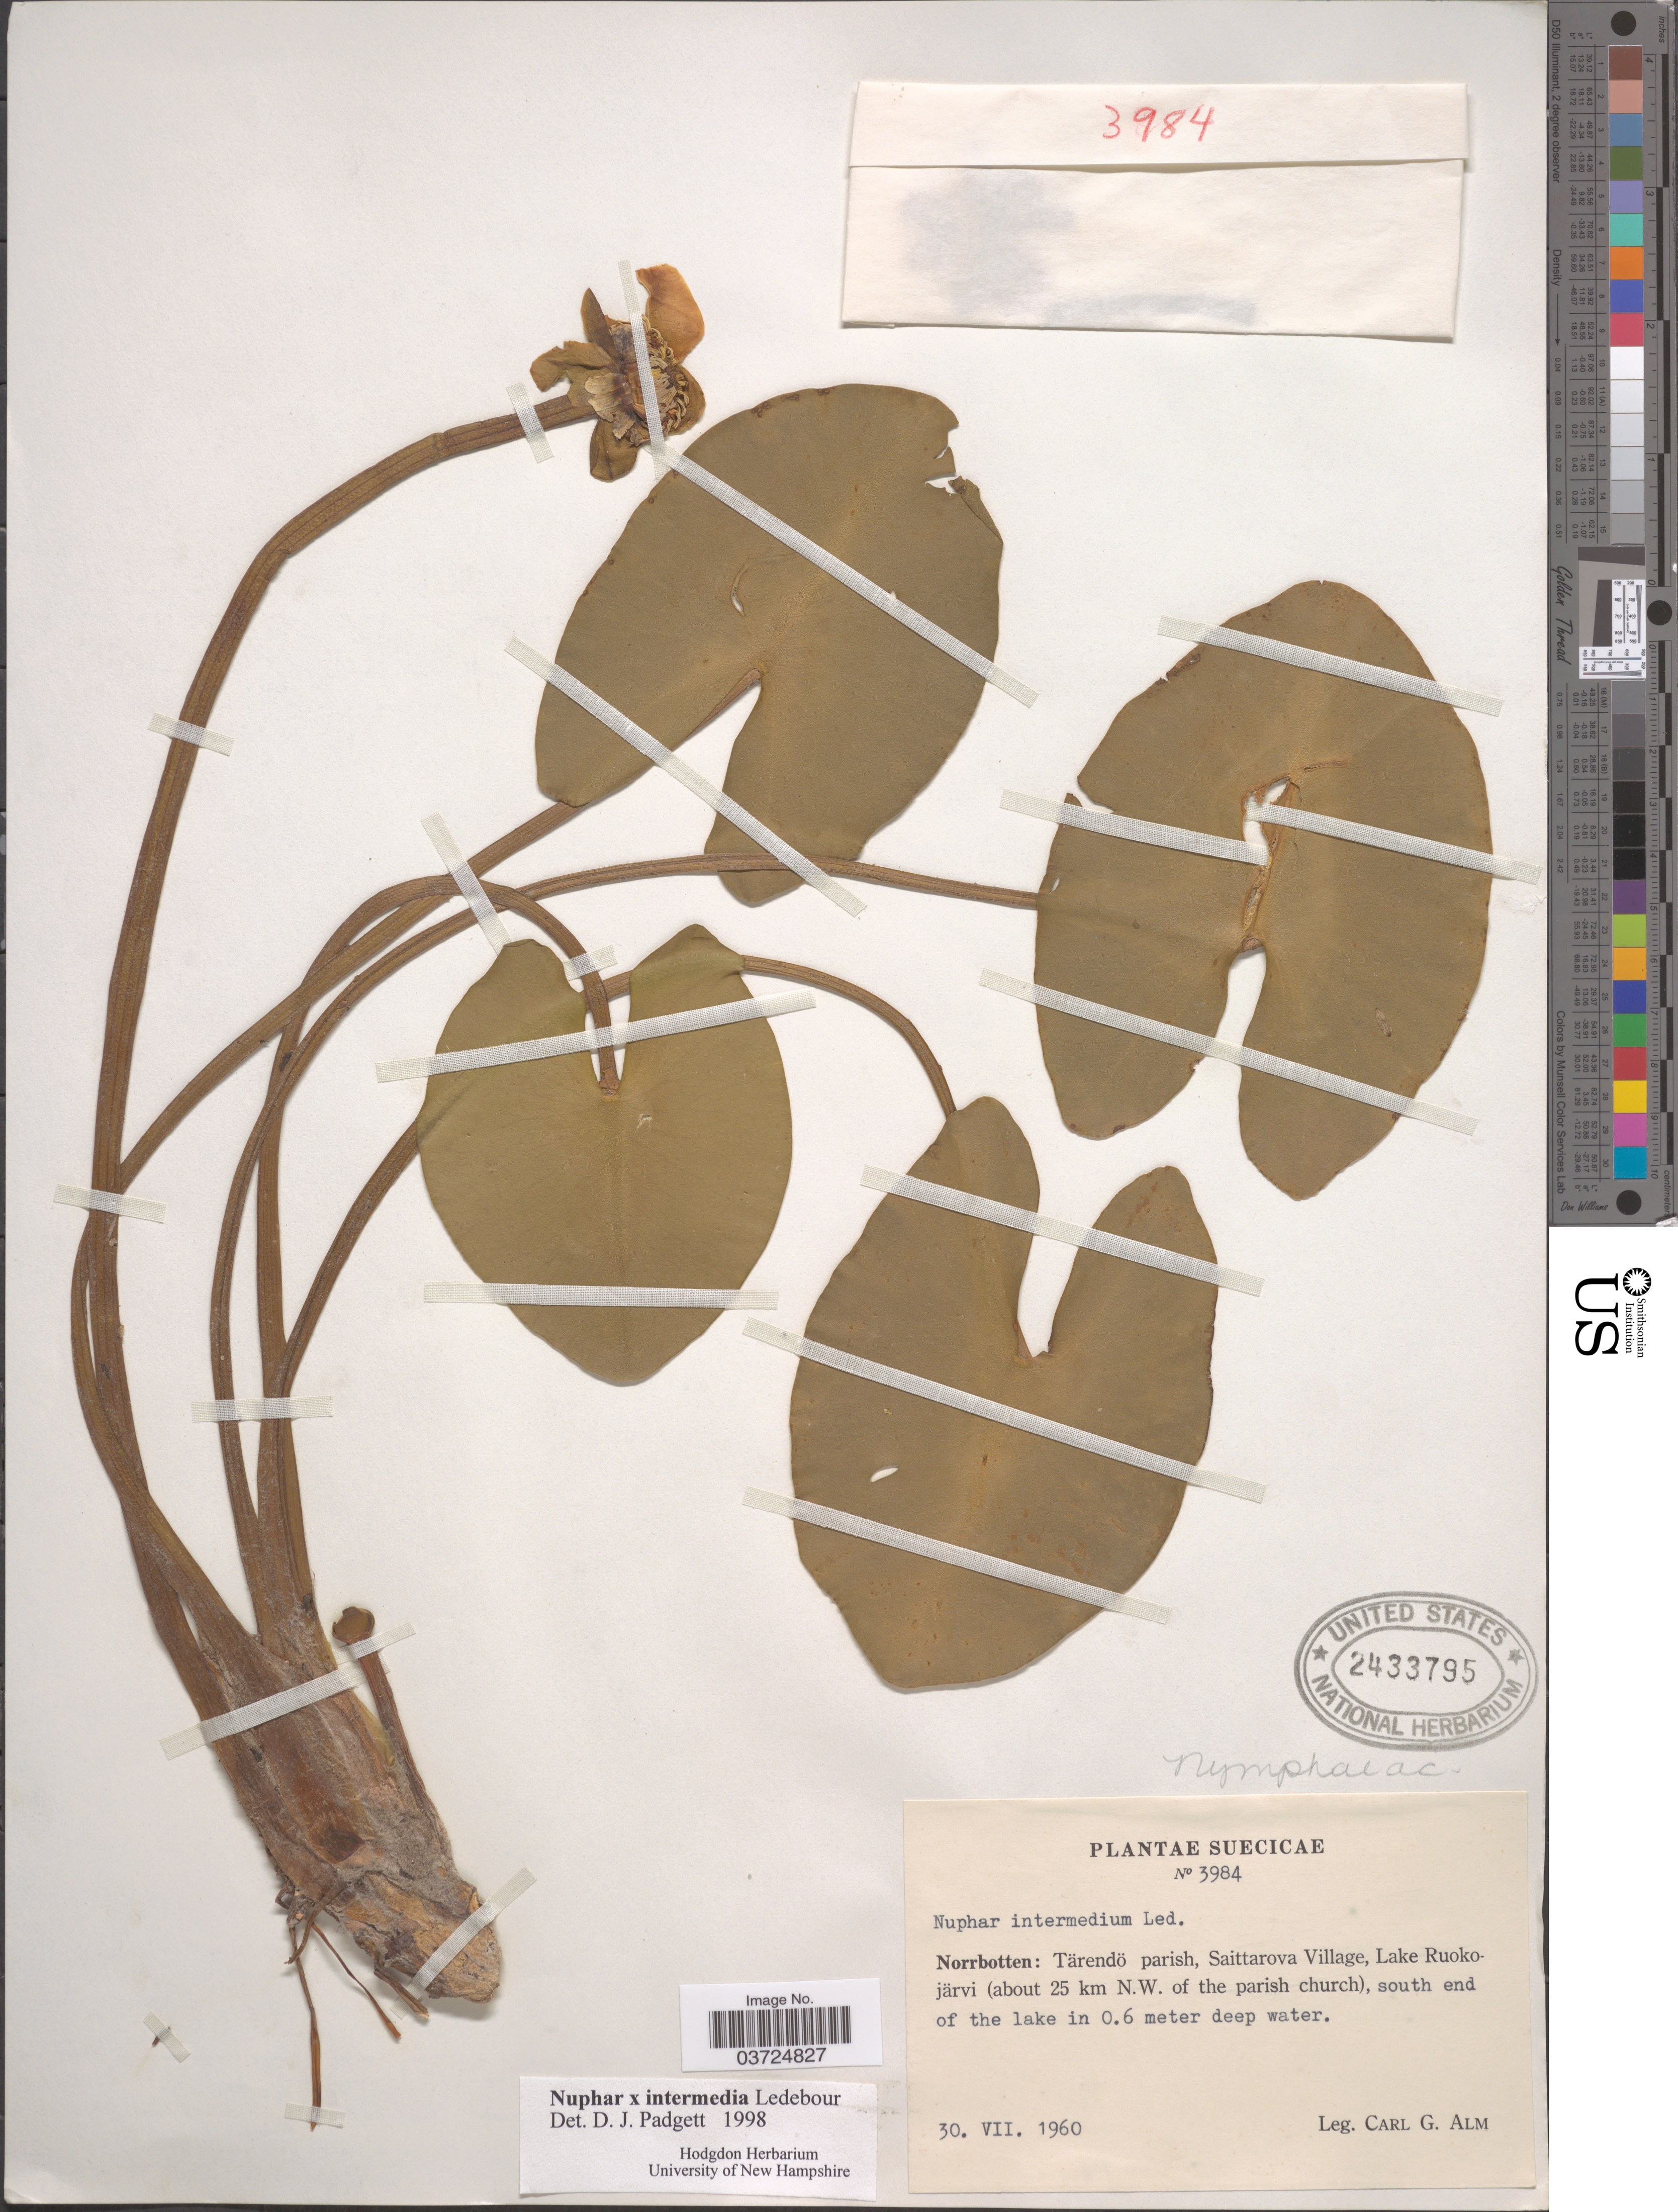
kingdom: Plantae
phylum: Tracheophyta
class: Magnoliopsida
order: Nymphaeales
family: Nymphaeaceae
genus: Nuphar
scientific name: Nuphar intermedia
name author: Ledeb.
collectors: C. G. Alm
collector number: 3984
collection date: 1960-07-30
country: Sweden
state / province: Norrbotten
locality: Suecicae. Norrbotten: Tärendö parish, Saittarova Village, Lake Ruokojärvi (about 25 km N.W. of the parish church), south end of the lake in 0.6 meter deep water.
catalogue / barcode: US 2433795